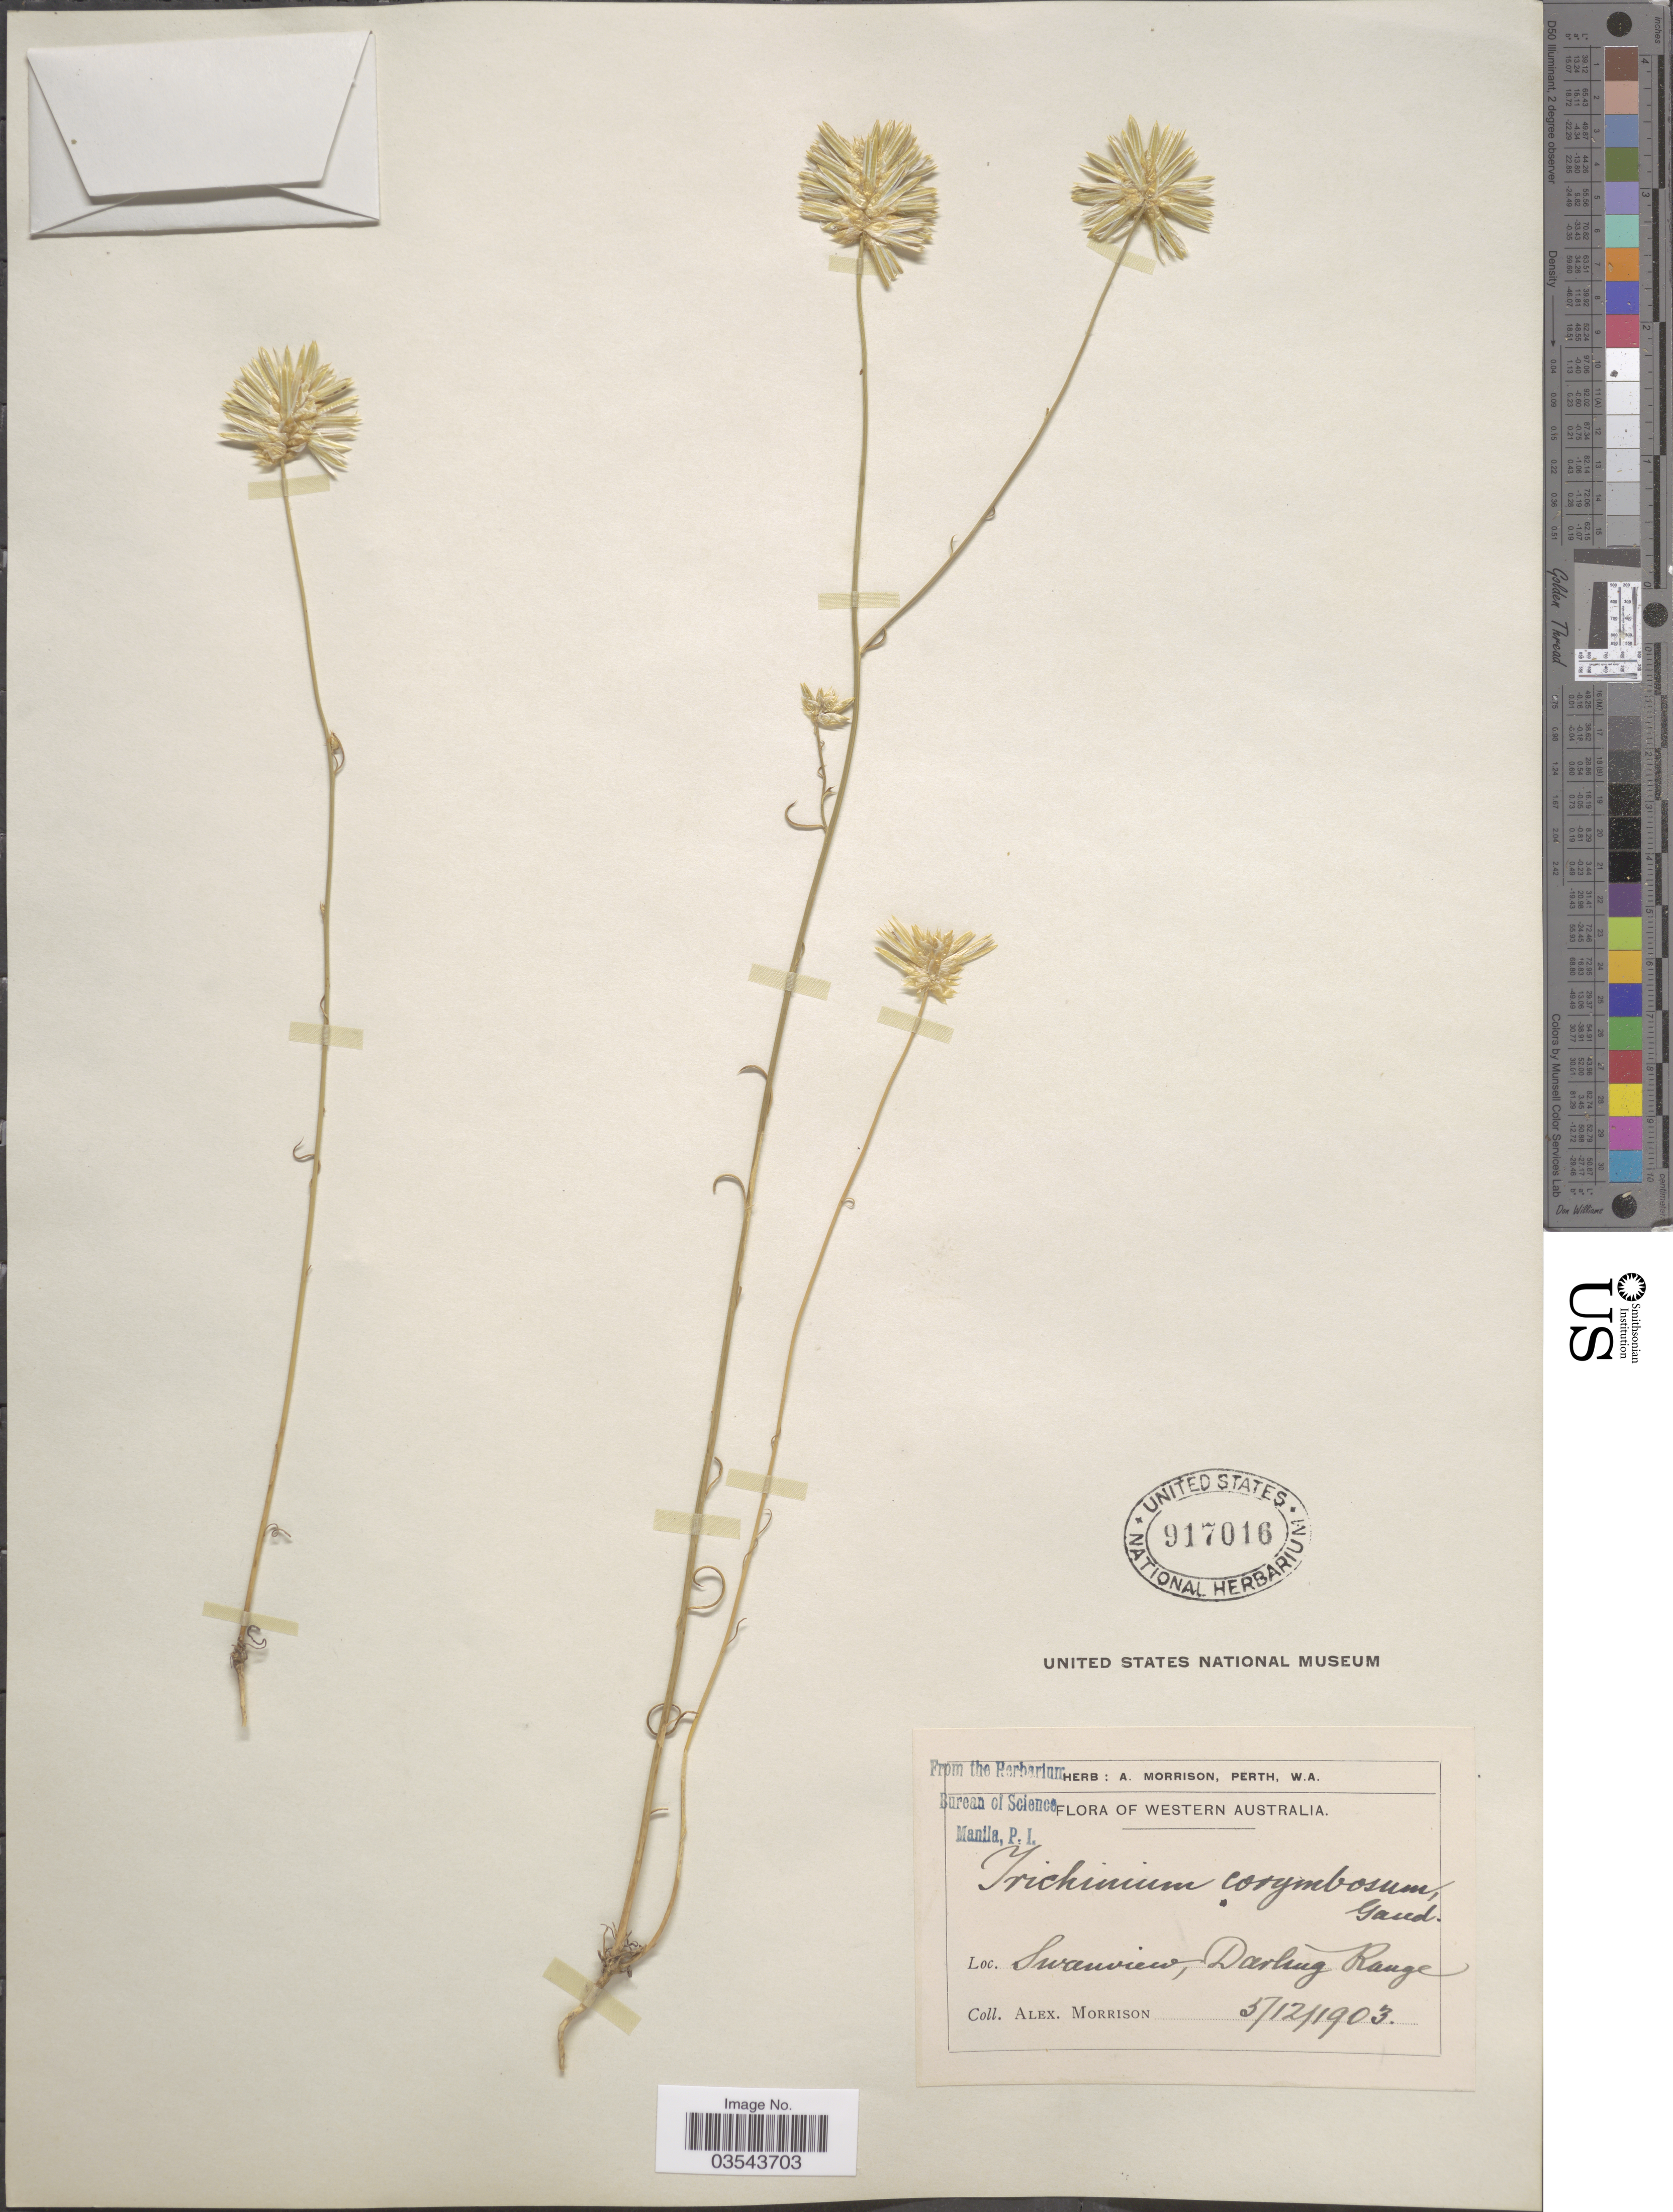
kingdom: Plantae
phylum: Tracheophyta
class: Magnoliopsida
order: Caryophyllales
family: Amaranthaceae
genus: Ptilotus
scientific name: Ptilotus corymbosus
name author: R. Br.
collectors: A. Morrison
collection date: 1903-12-05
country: Australia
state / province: Western Australia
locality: Swanview, Darling Range.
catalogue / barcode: US 917016